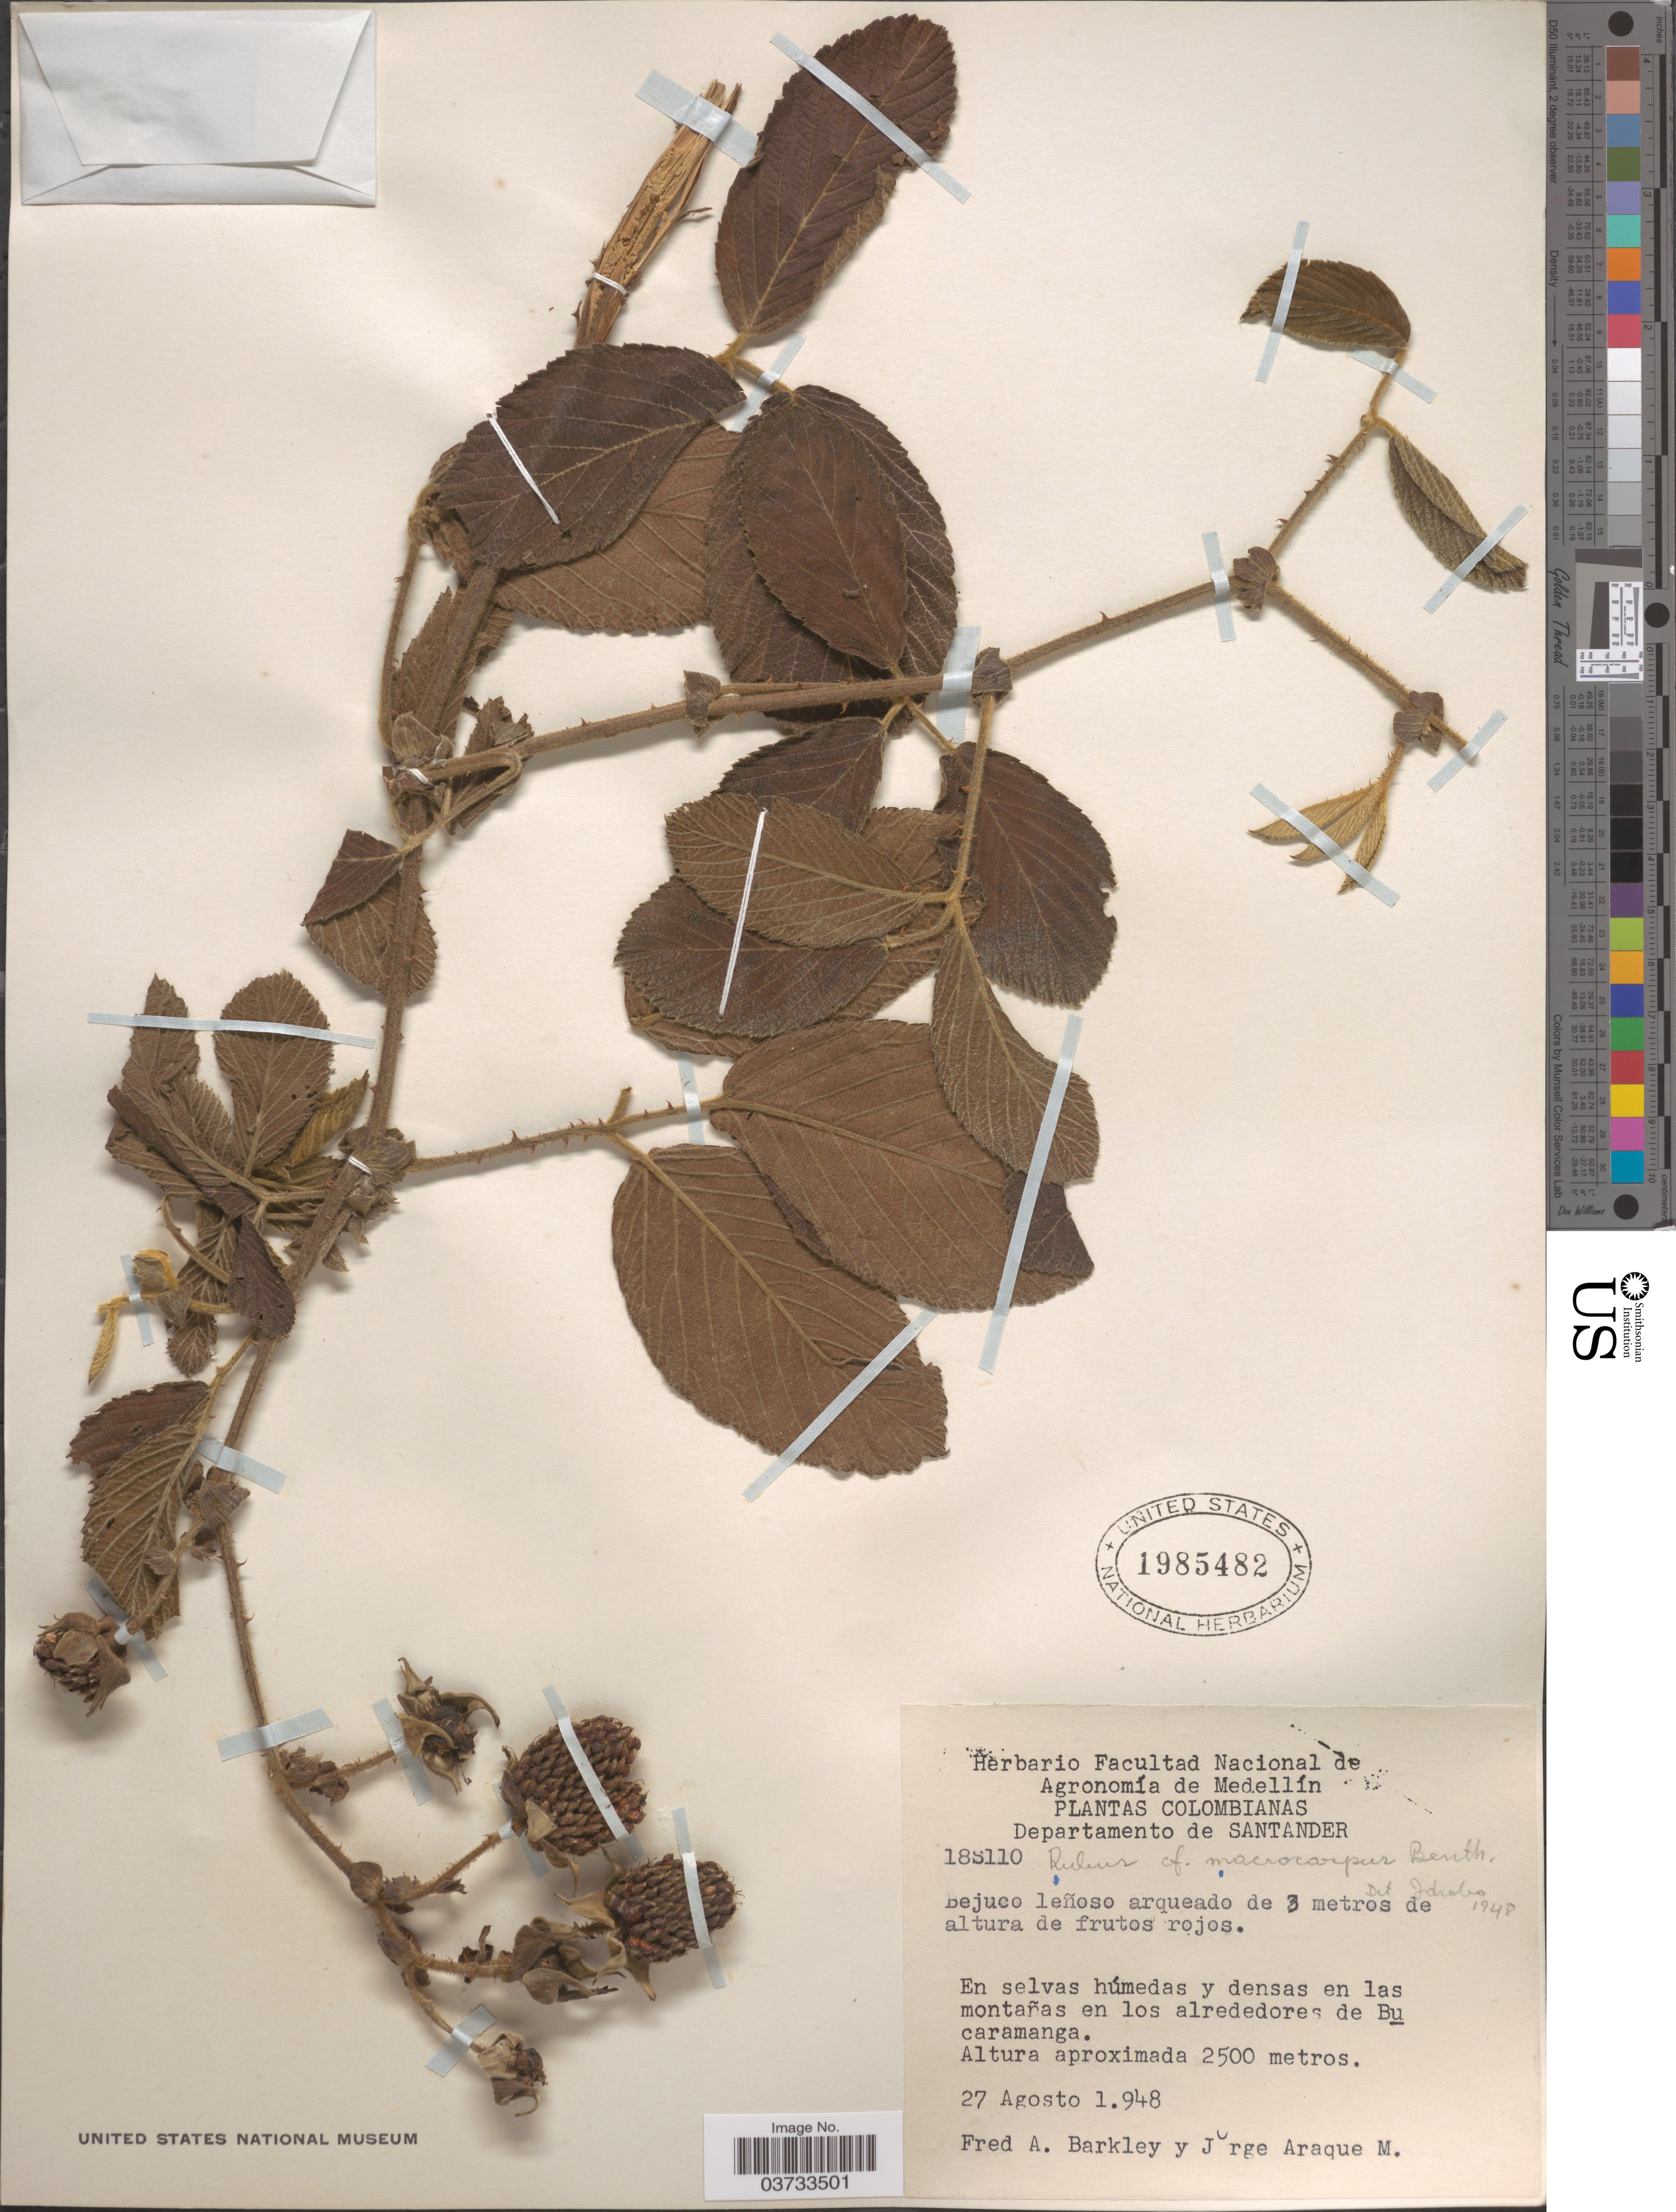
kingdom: Plantae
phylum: Tracheophyta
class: Magnoliopsida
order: Rosales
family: Rosaceae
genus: Rubus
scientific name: Rubus macrocarpus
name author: King ex C.B. Clarke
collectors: F. A. Barkley & J. Araque Molina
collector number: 18S110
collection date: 1948-08-27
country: Colombia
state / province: Santander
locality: Departamento de Santander. En los alrededores de Bucaramanga.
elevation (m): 2500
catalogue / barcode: US 1985482